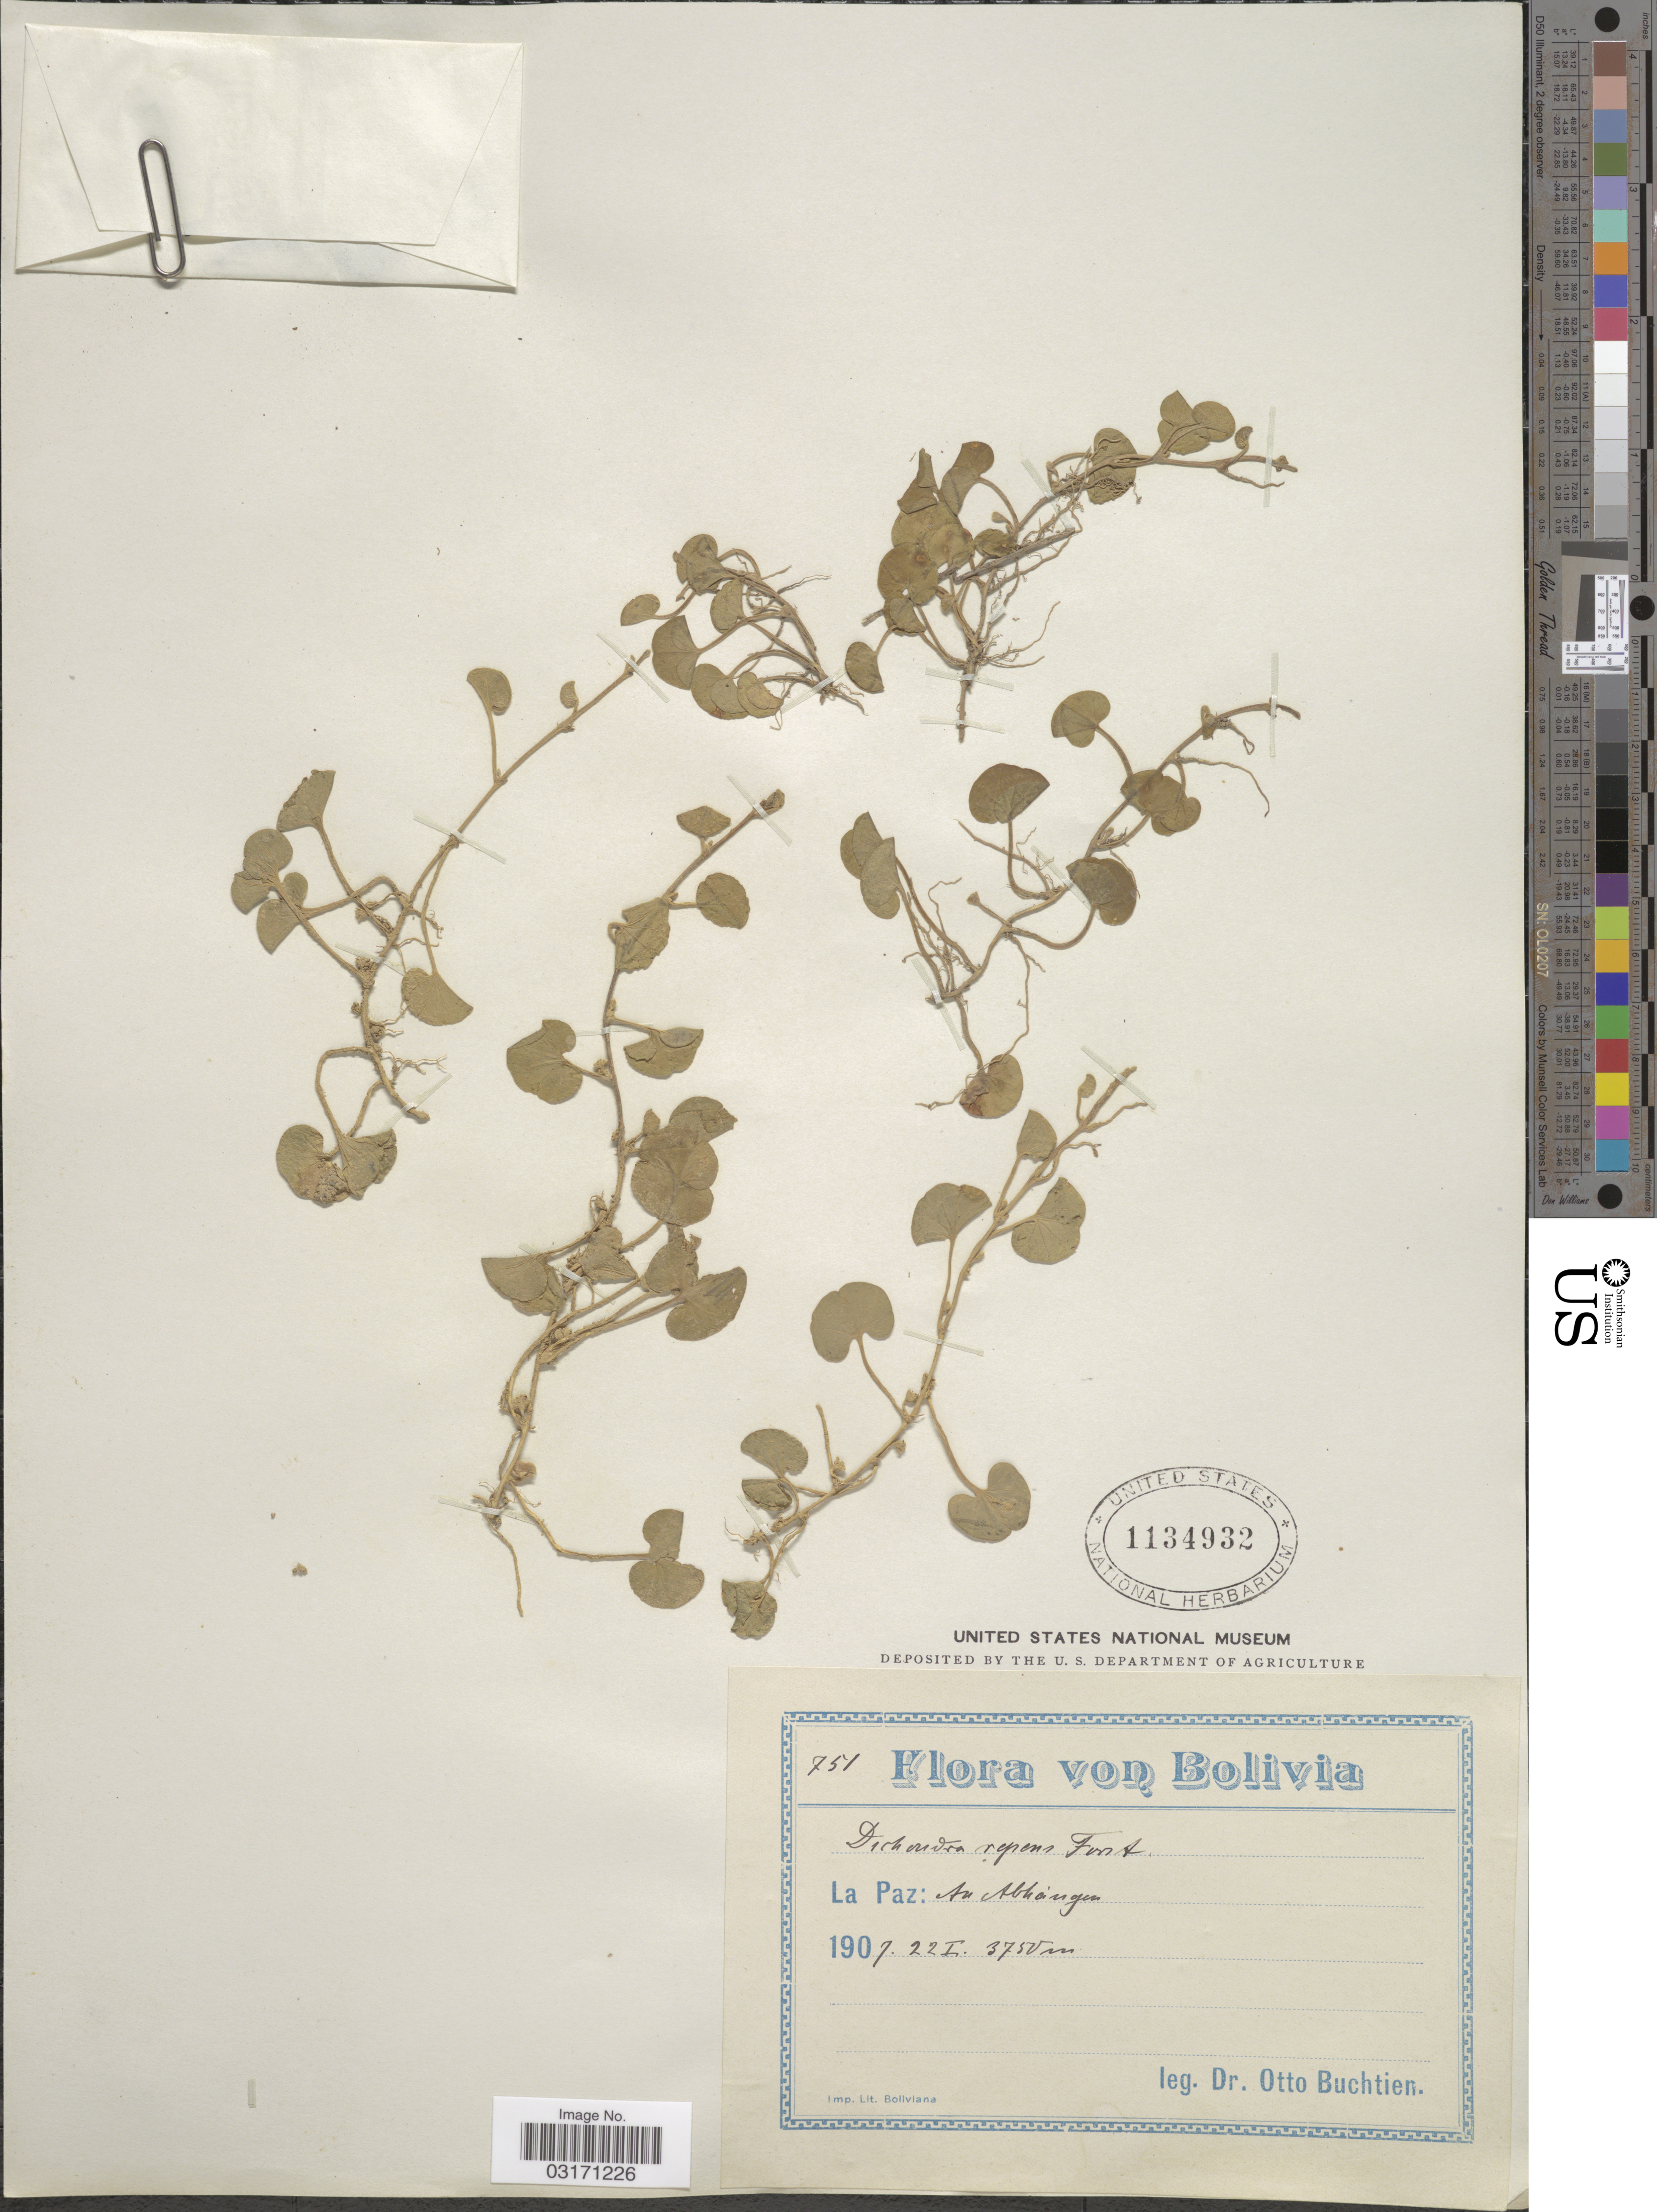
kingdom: Plantae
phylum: Tracheophyta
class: Magnoliopsida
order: Solanales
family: Convolvulaceae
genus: Dichondra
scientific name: Dichondra repens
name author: J.R. Forst. & G. Forst.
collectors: O. Buchtien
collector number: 751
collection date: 1907-01-22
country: Bolivia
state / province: La Paz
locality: An Abhangen.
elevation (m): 3750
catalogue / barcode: US 1134932